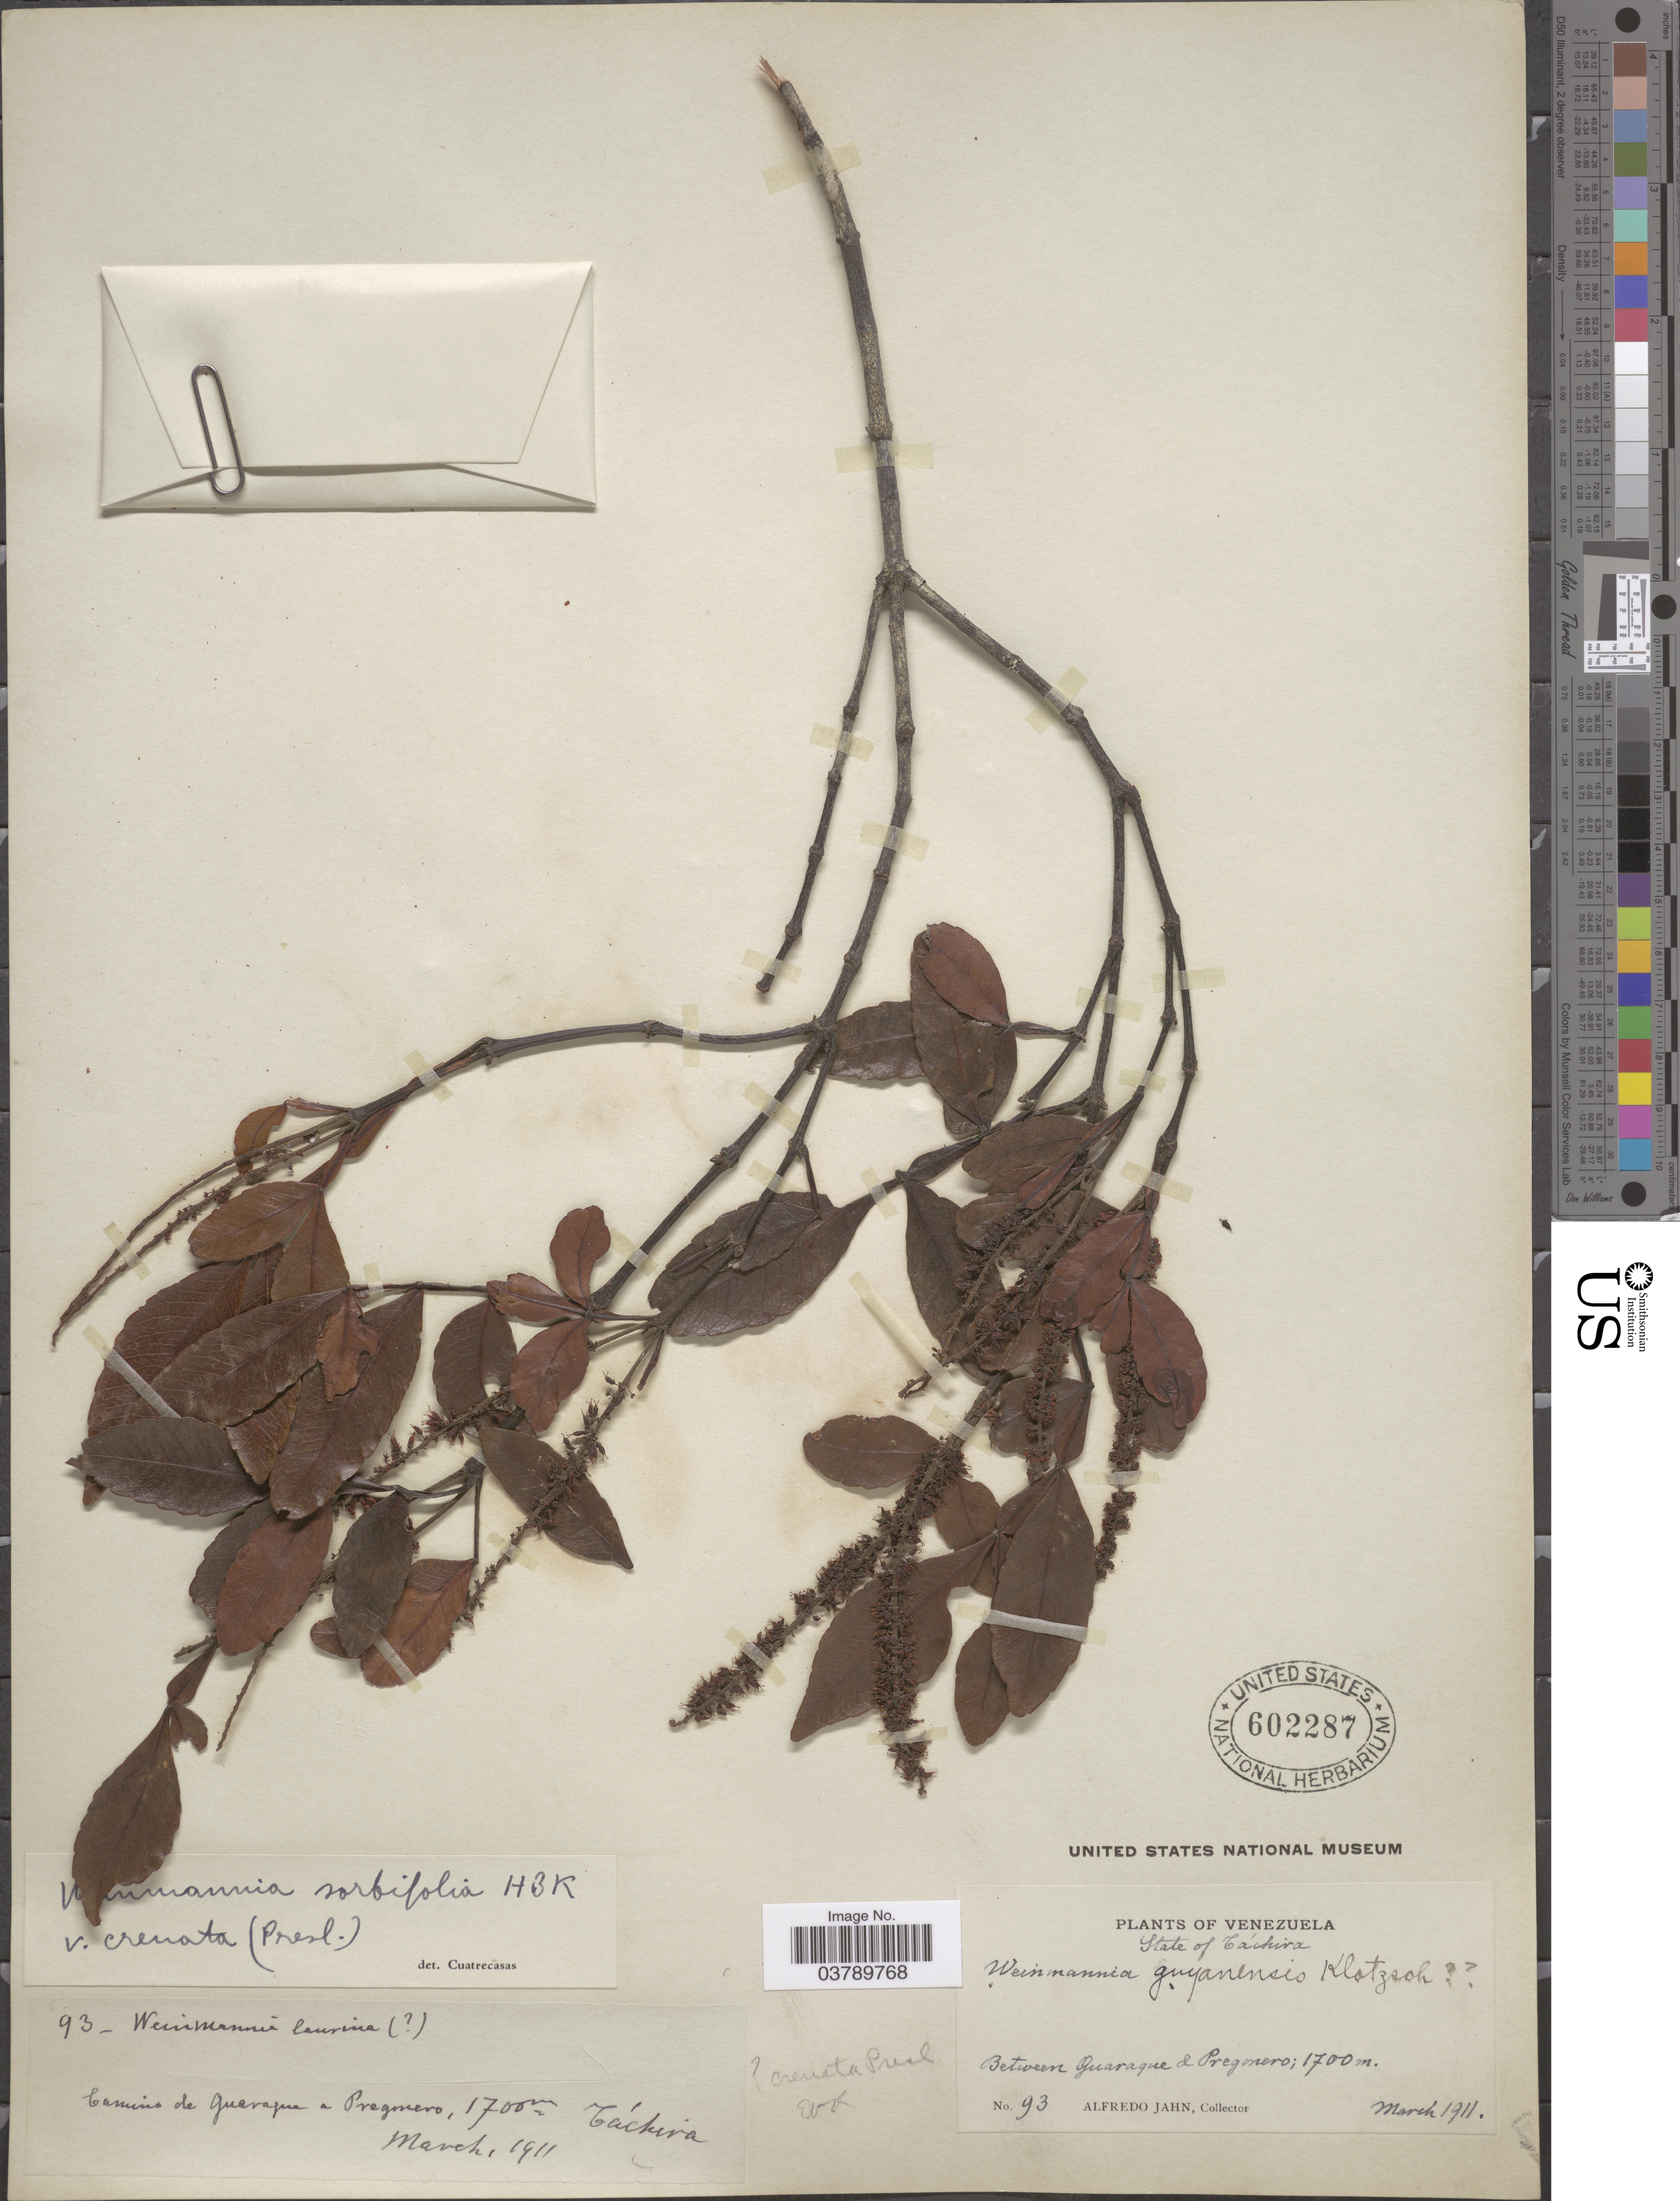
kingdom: Plantae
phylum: Tracheophyta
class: Magnoliopsida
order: Oxalidales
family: Cunoniaceae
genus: Weinmannia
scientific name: Weinmannia sorbifolia var. crenata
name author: Kunth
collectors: A. Jahn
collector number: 93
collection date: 1911-03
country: Venezuela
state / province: Tachira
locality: Between Guaraque & Pregonero.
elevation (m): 1700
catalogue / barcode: US 602287